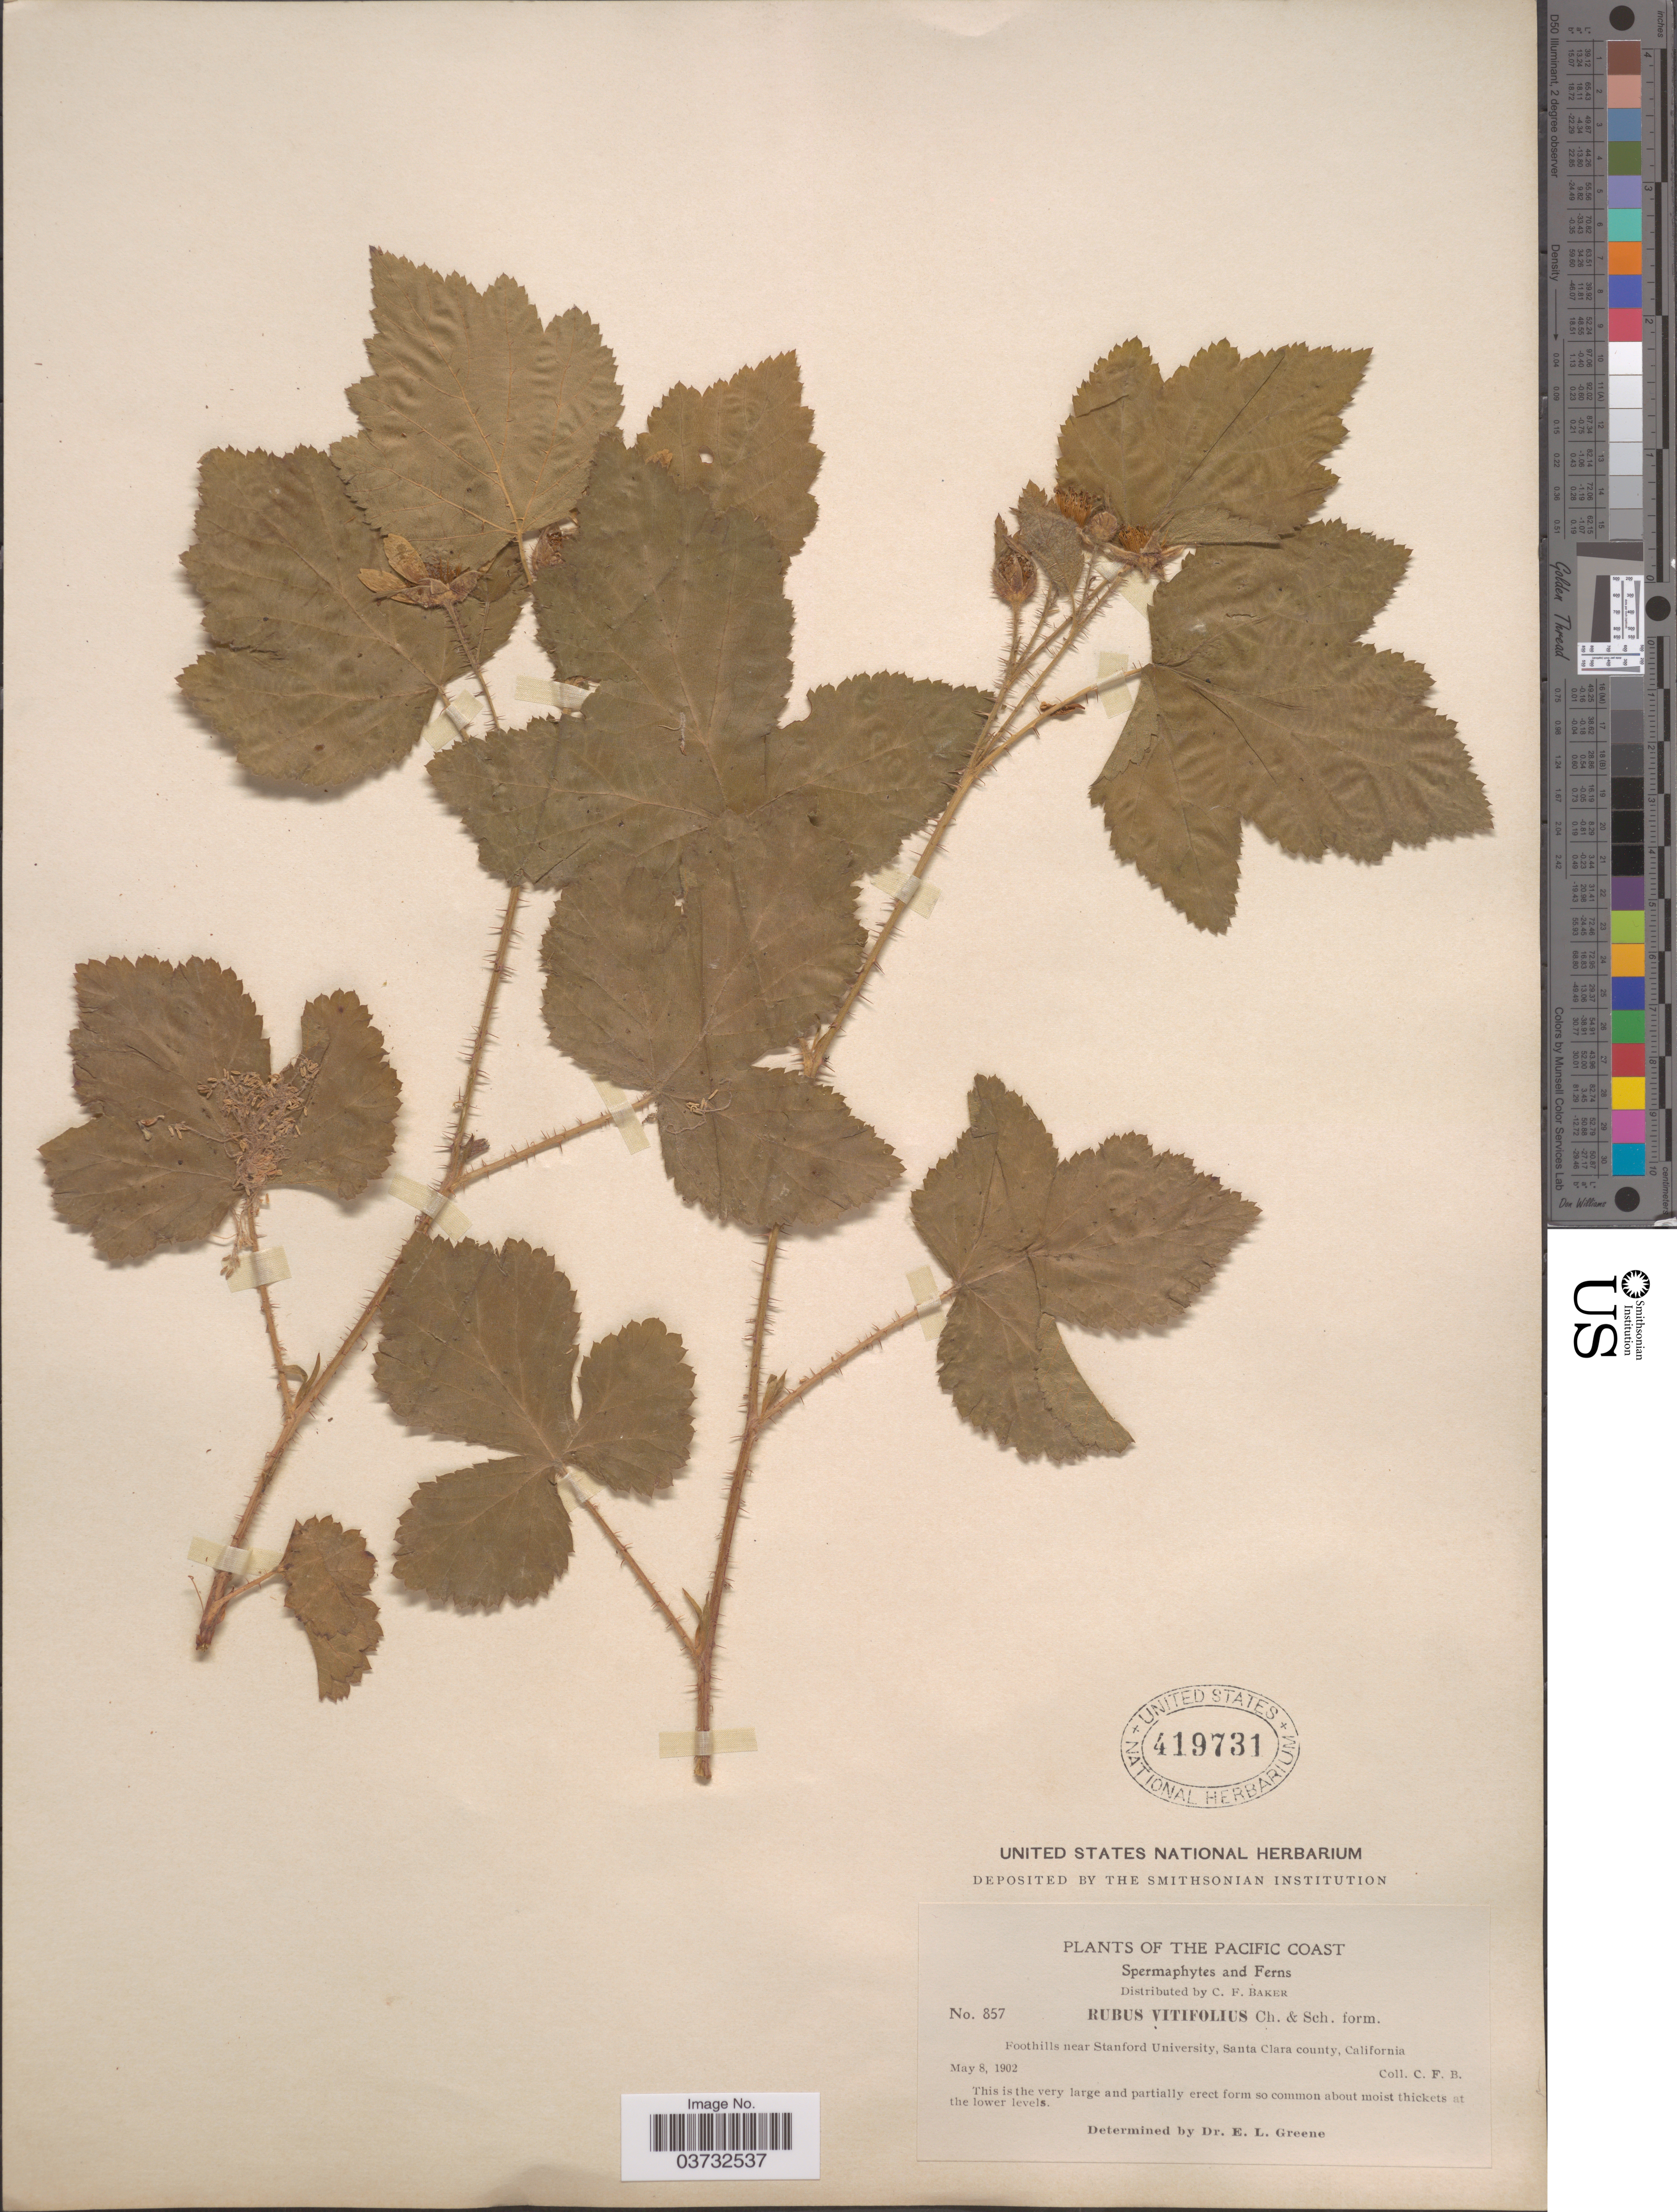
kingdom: Plantae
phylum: Tracheophyta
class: Magnoliopsida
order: Rosales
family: Rosaceae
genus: Rubus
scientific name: Rubus vitifolius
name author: Cham. & Schltdl.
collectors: C. F. Baker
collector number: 857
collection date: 1902-05-08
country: United States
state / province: California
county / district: Santa Clara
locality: Pacific Coast. Foothills near Stanford University, Santa Clara county.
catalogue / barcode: US 419731